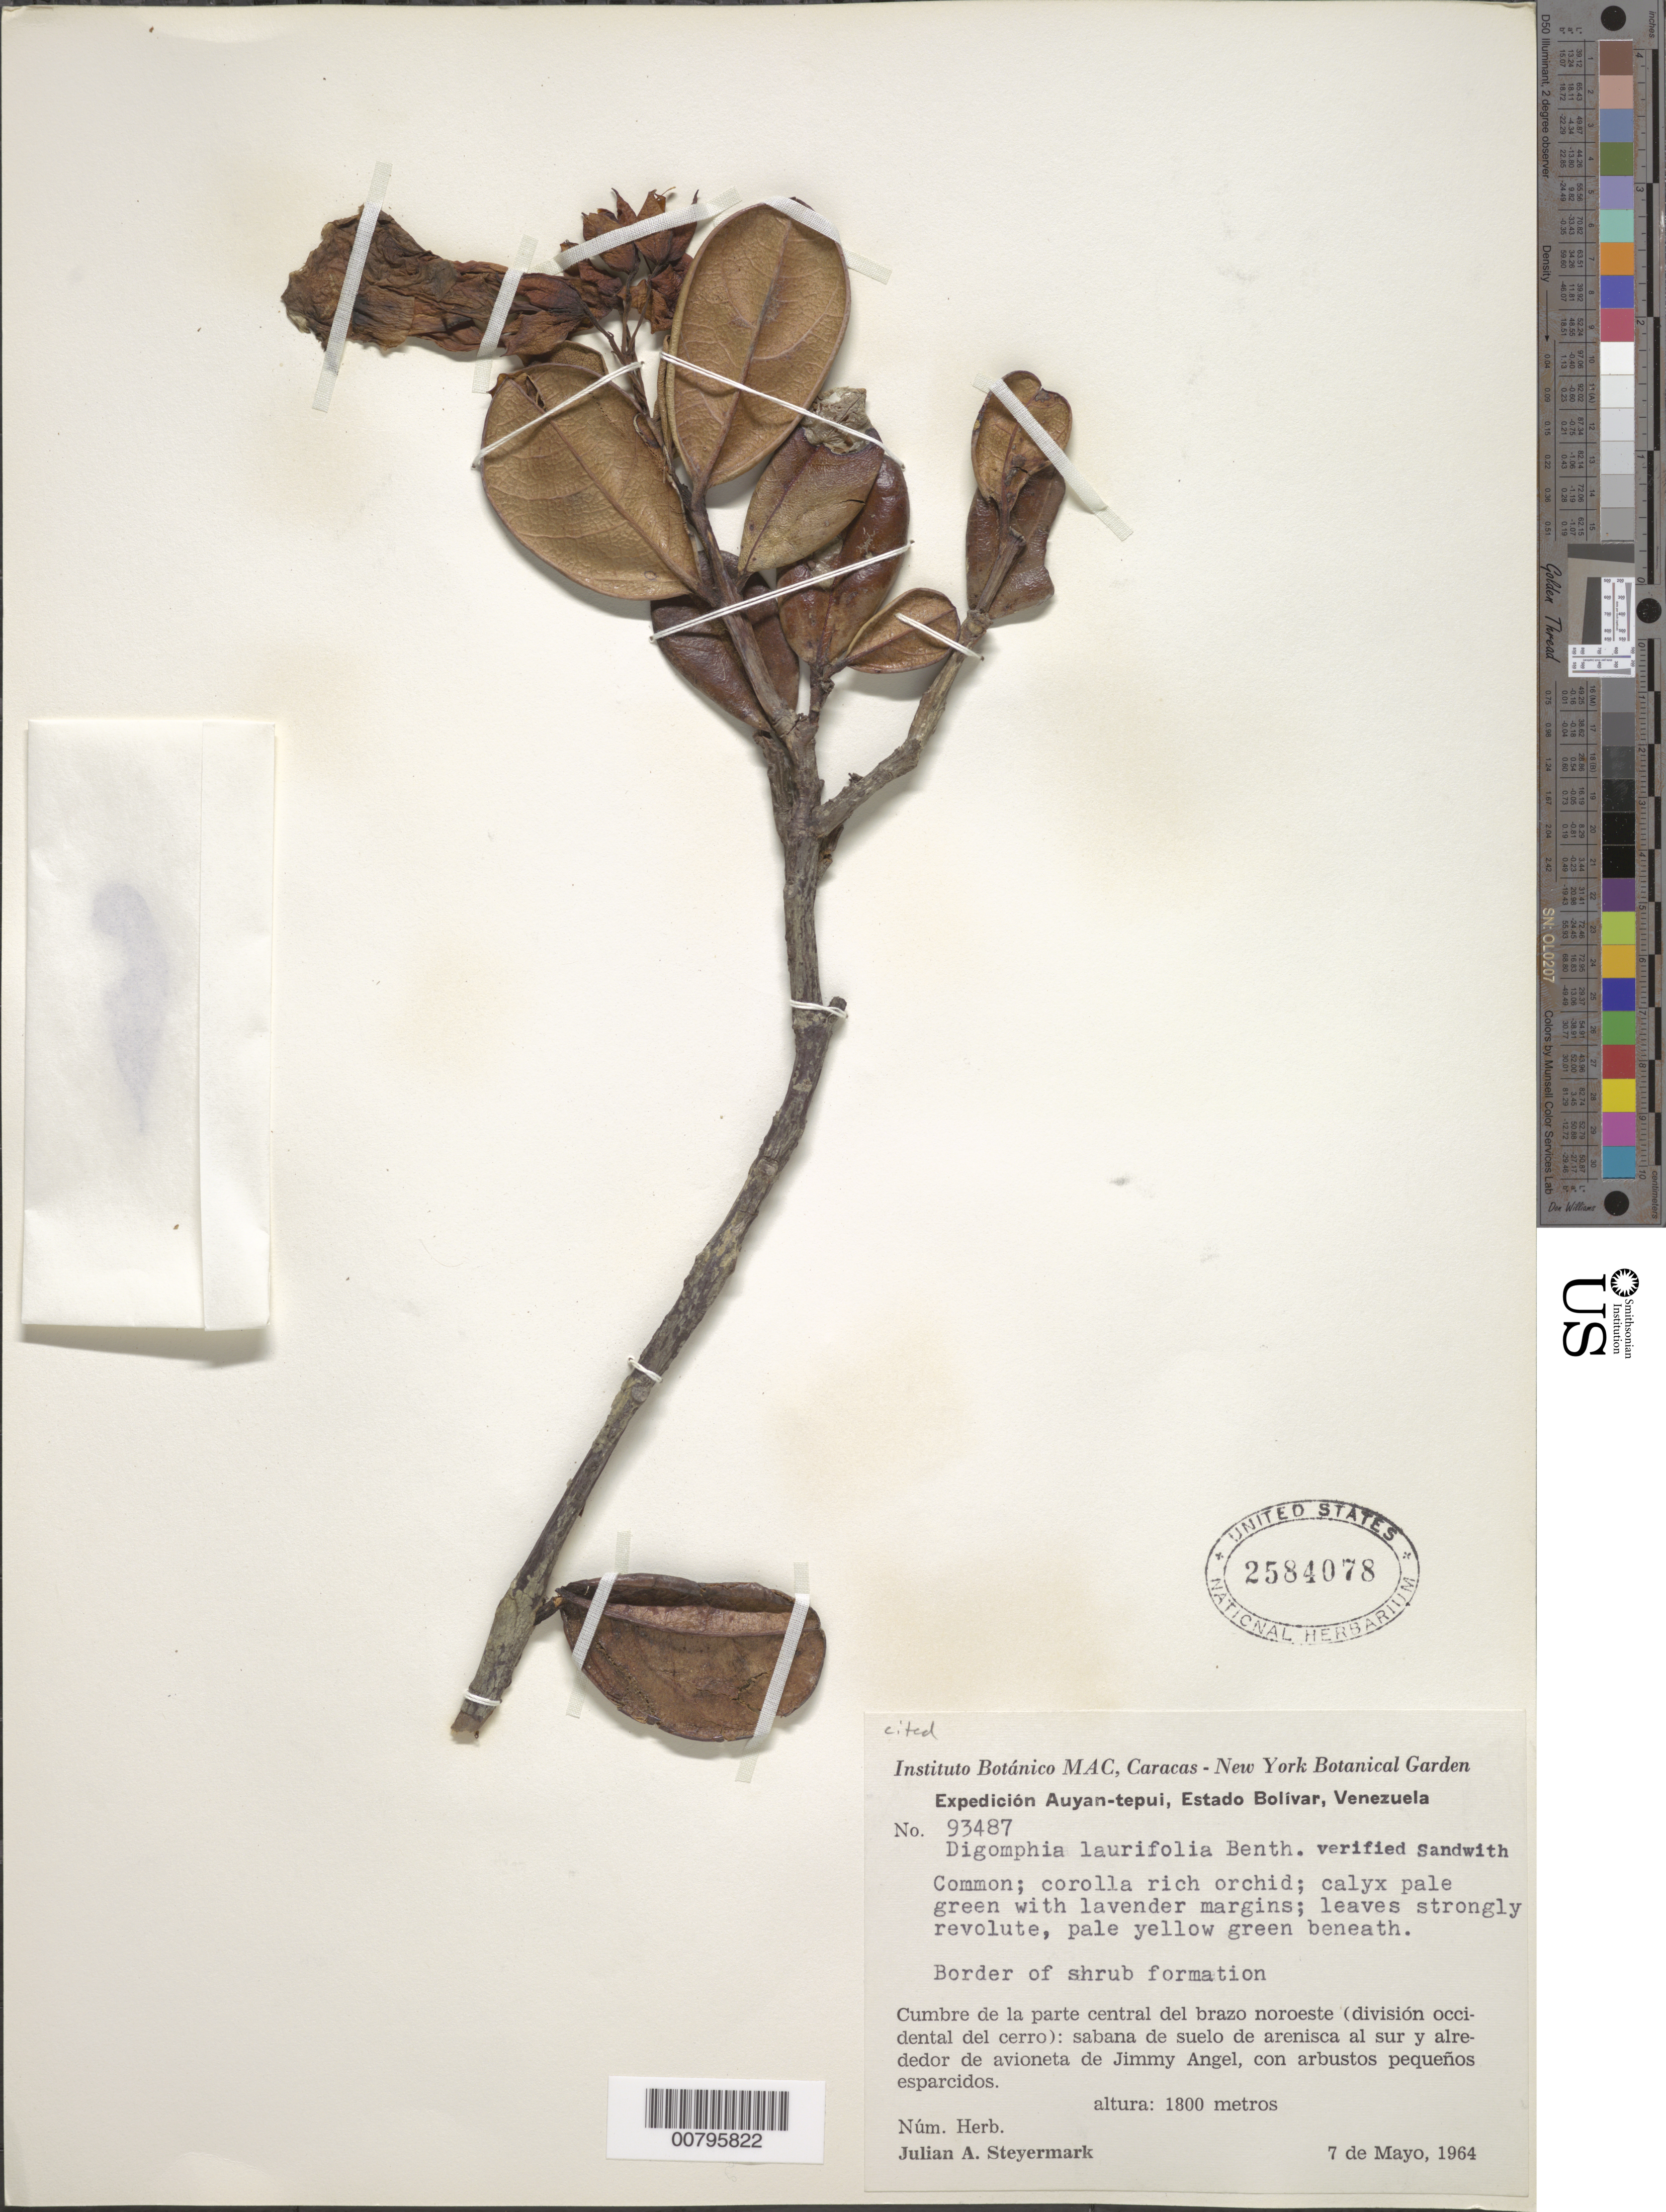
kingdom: Plantae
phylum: Tracheophyta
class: Magnoliopsida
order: Lamiales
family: Bignoniaceae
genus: Digomphia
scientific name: Digomphia laurifolia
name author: Benth.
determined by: Sandwith, N. Y.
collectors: J. Steyermark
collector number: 93487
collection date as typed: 7-May-64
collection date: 1964-05-07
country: Venezuela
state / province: Bolívar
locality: Auyan-tepuí, cumbre de la parte central del brazo noroeste (div. occidental del cerro)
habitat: Sabana de suelo de arenisca, border of shrub foundation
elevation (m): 1800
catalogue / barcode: US 2584078